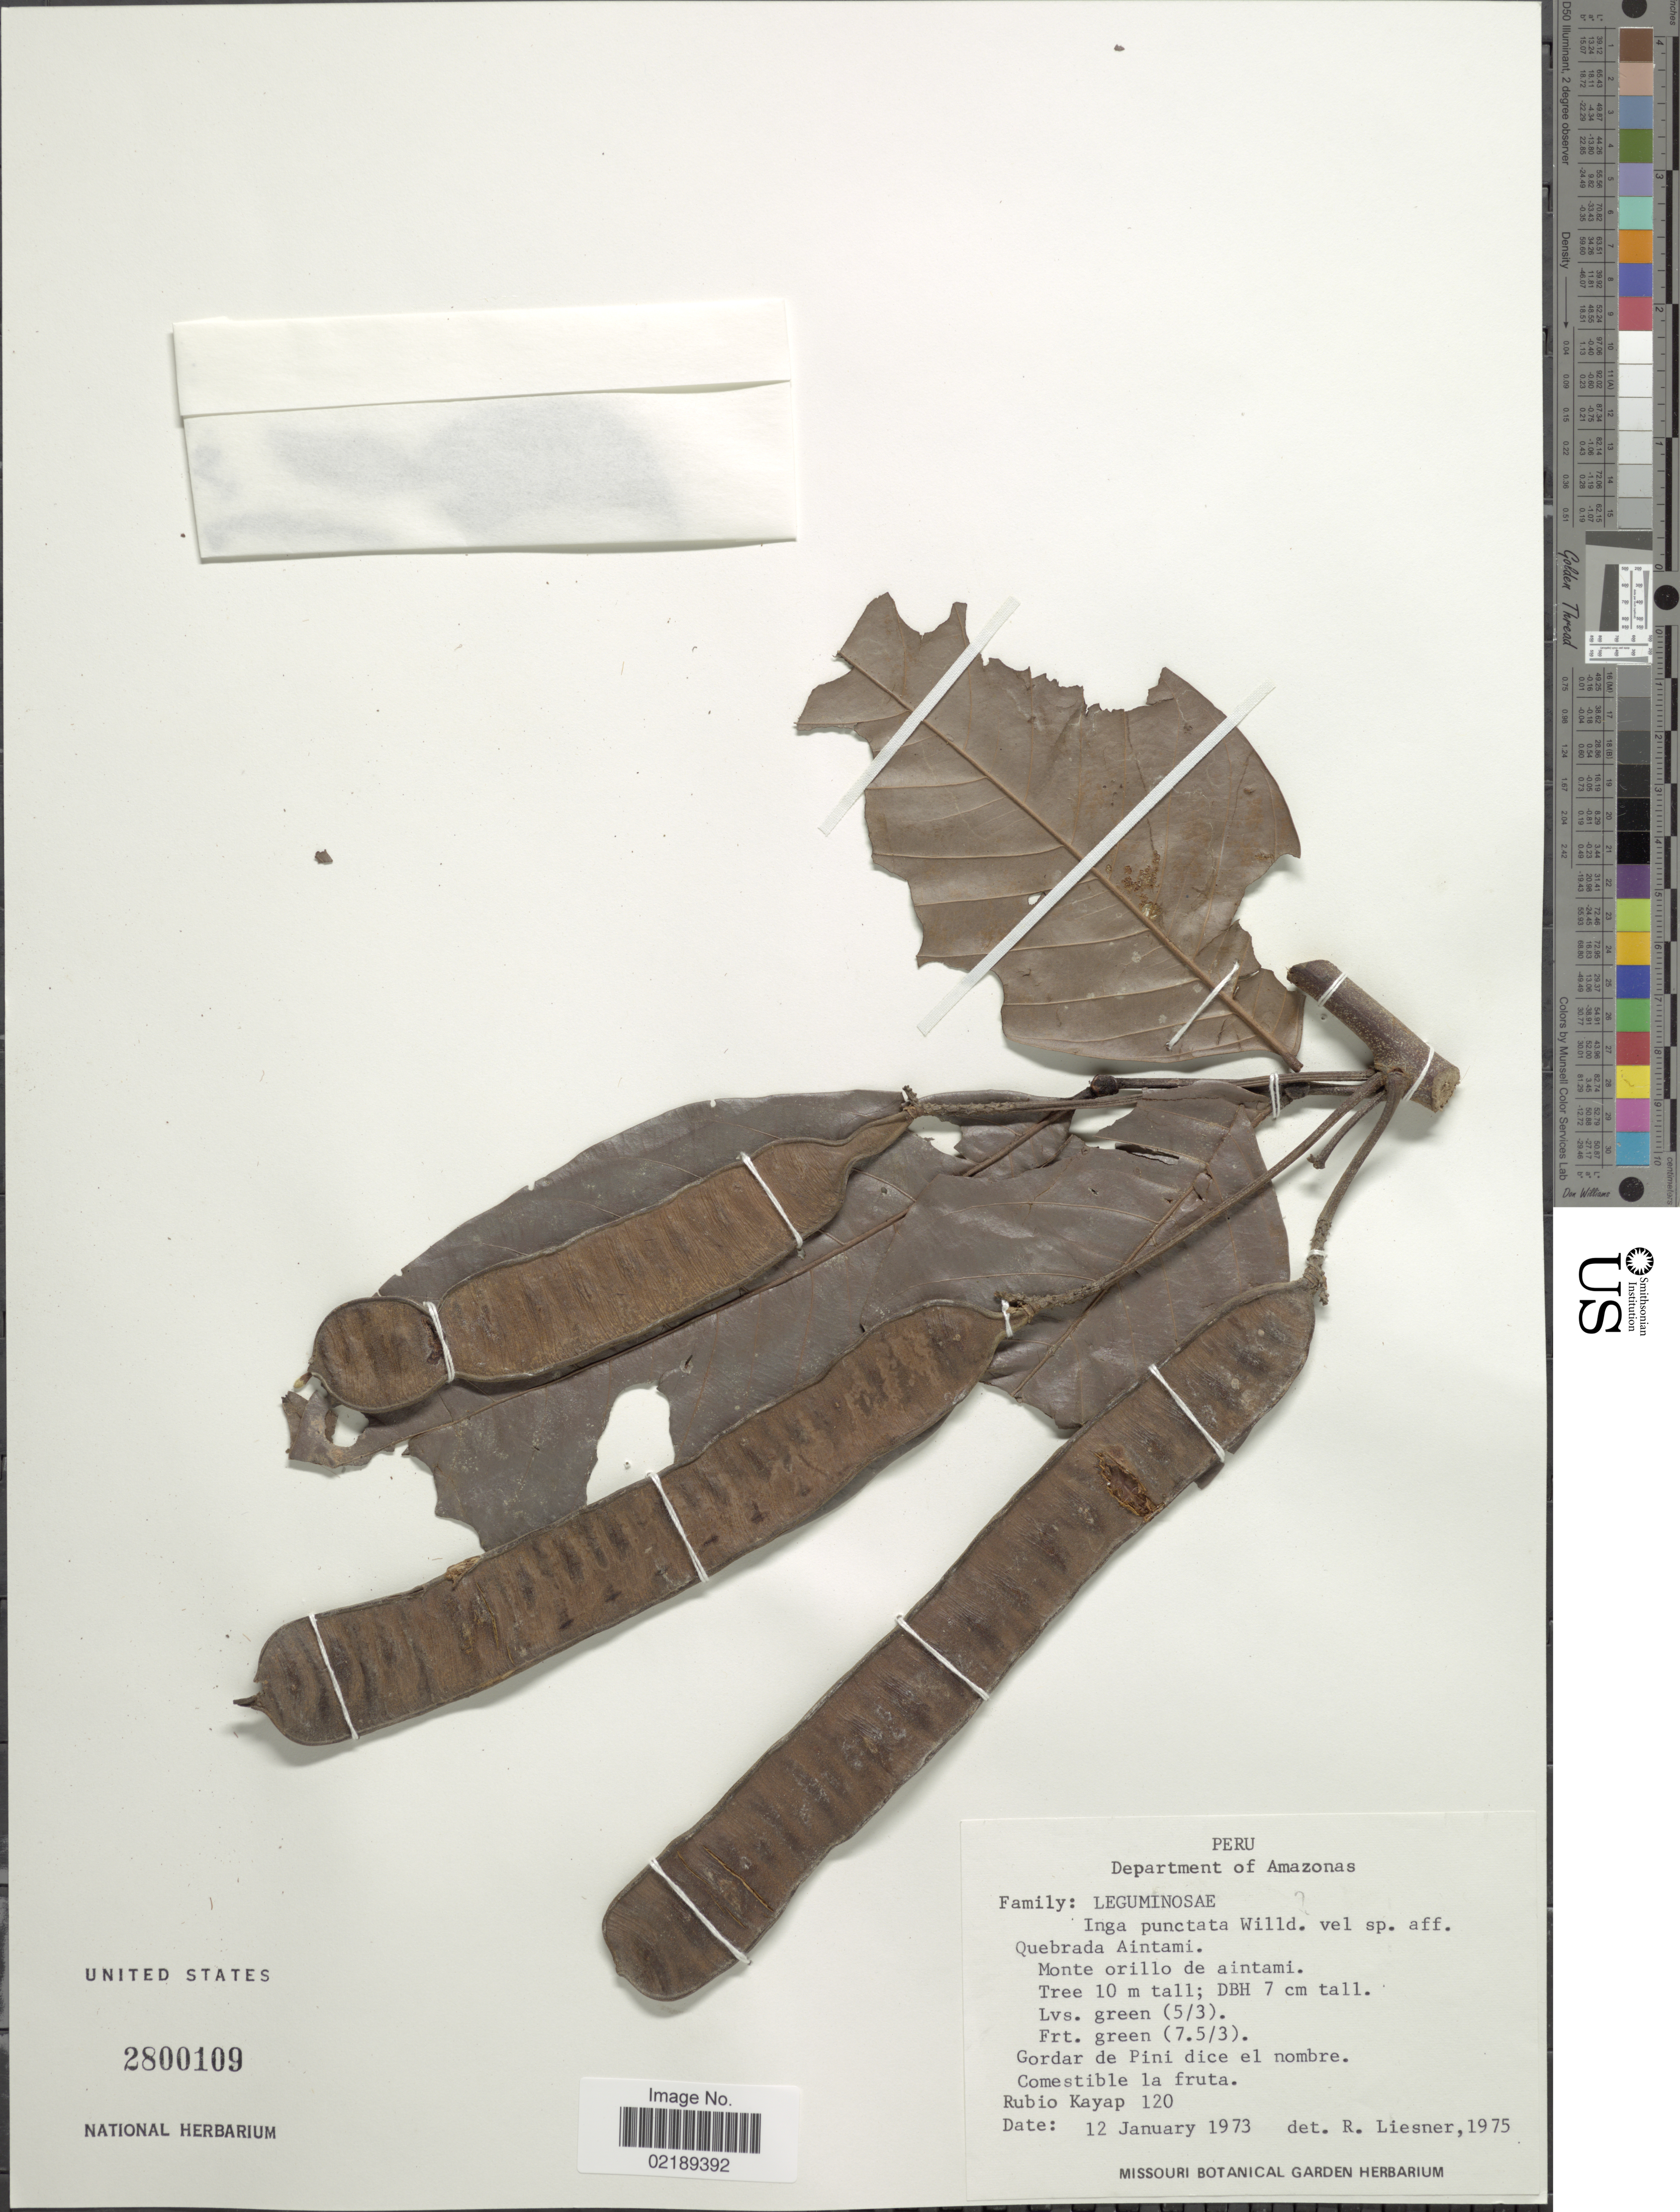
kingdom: Plantae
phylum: Tracheophyta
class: Magnoliopsida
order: Fabales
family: Fabaceae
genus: Inga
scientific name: Inga punctata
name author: Willd.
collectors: R. Kayap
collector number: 120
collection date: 1973-01-12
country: Peru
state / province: Amazonas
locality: Quebrada Aintami, Monte orillo de aintami, Gordar de Pini dice el nombre.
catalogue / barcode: US 2800109